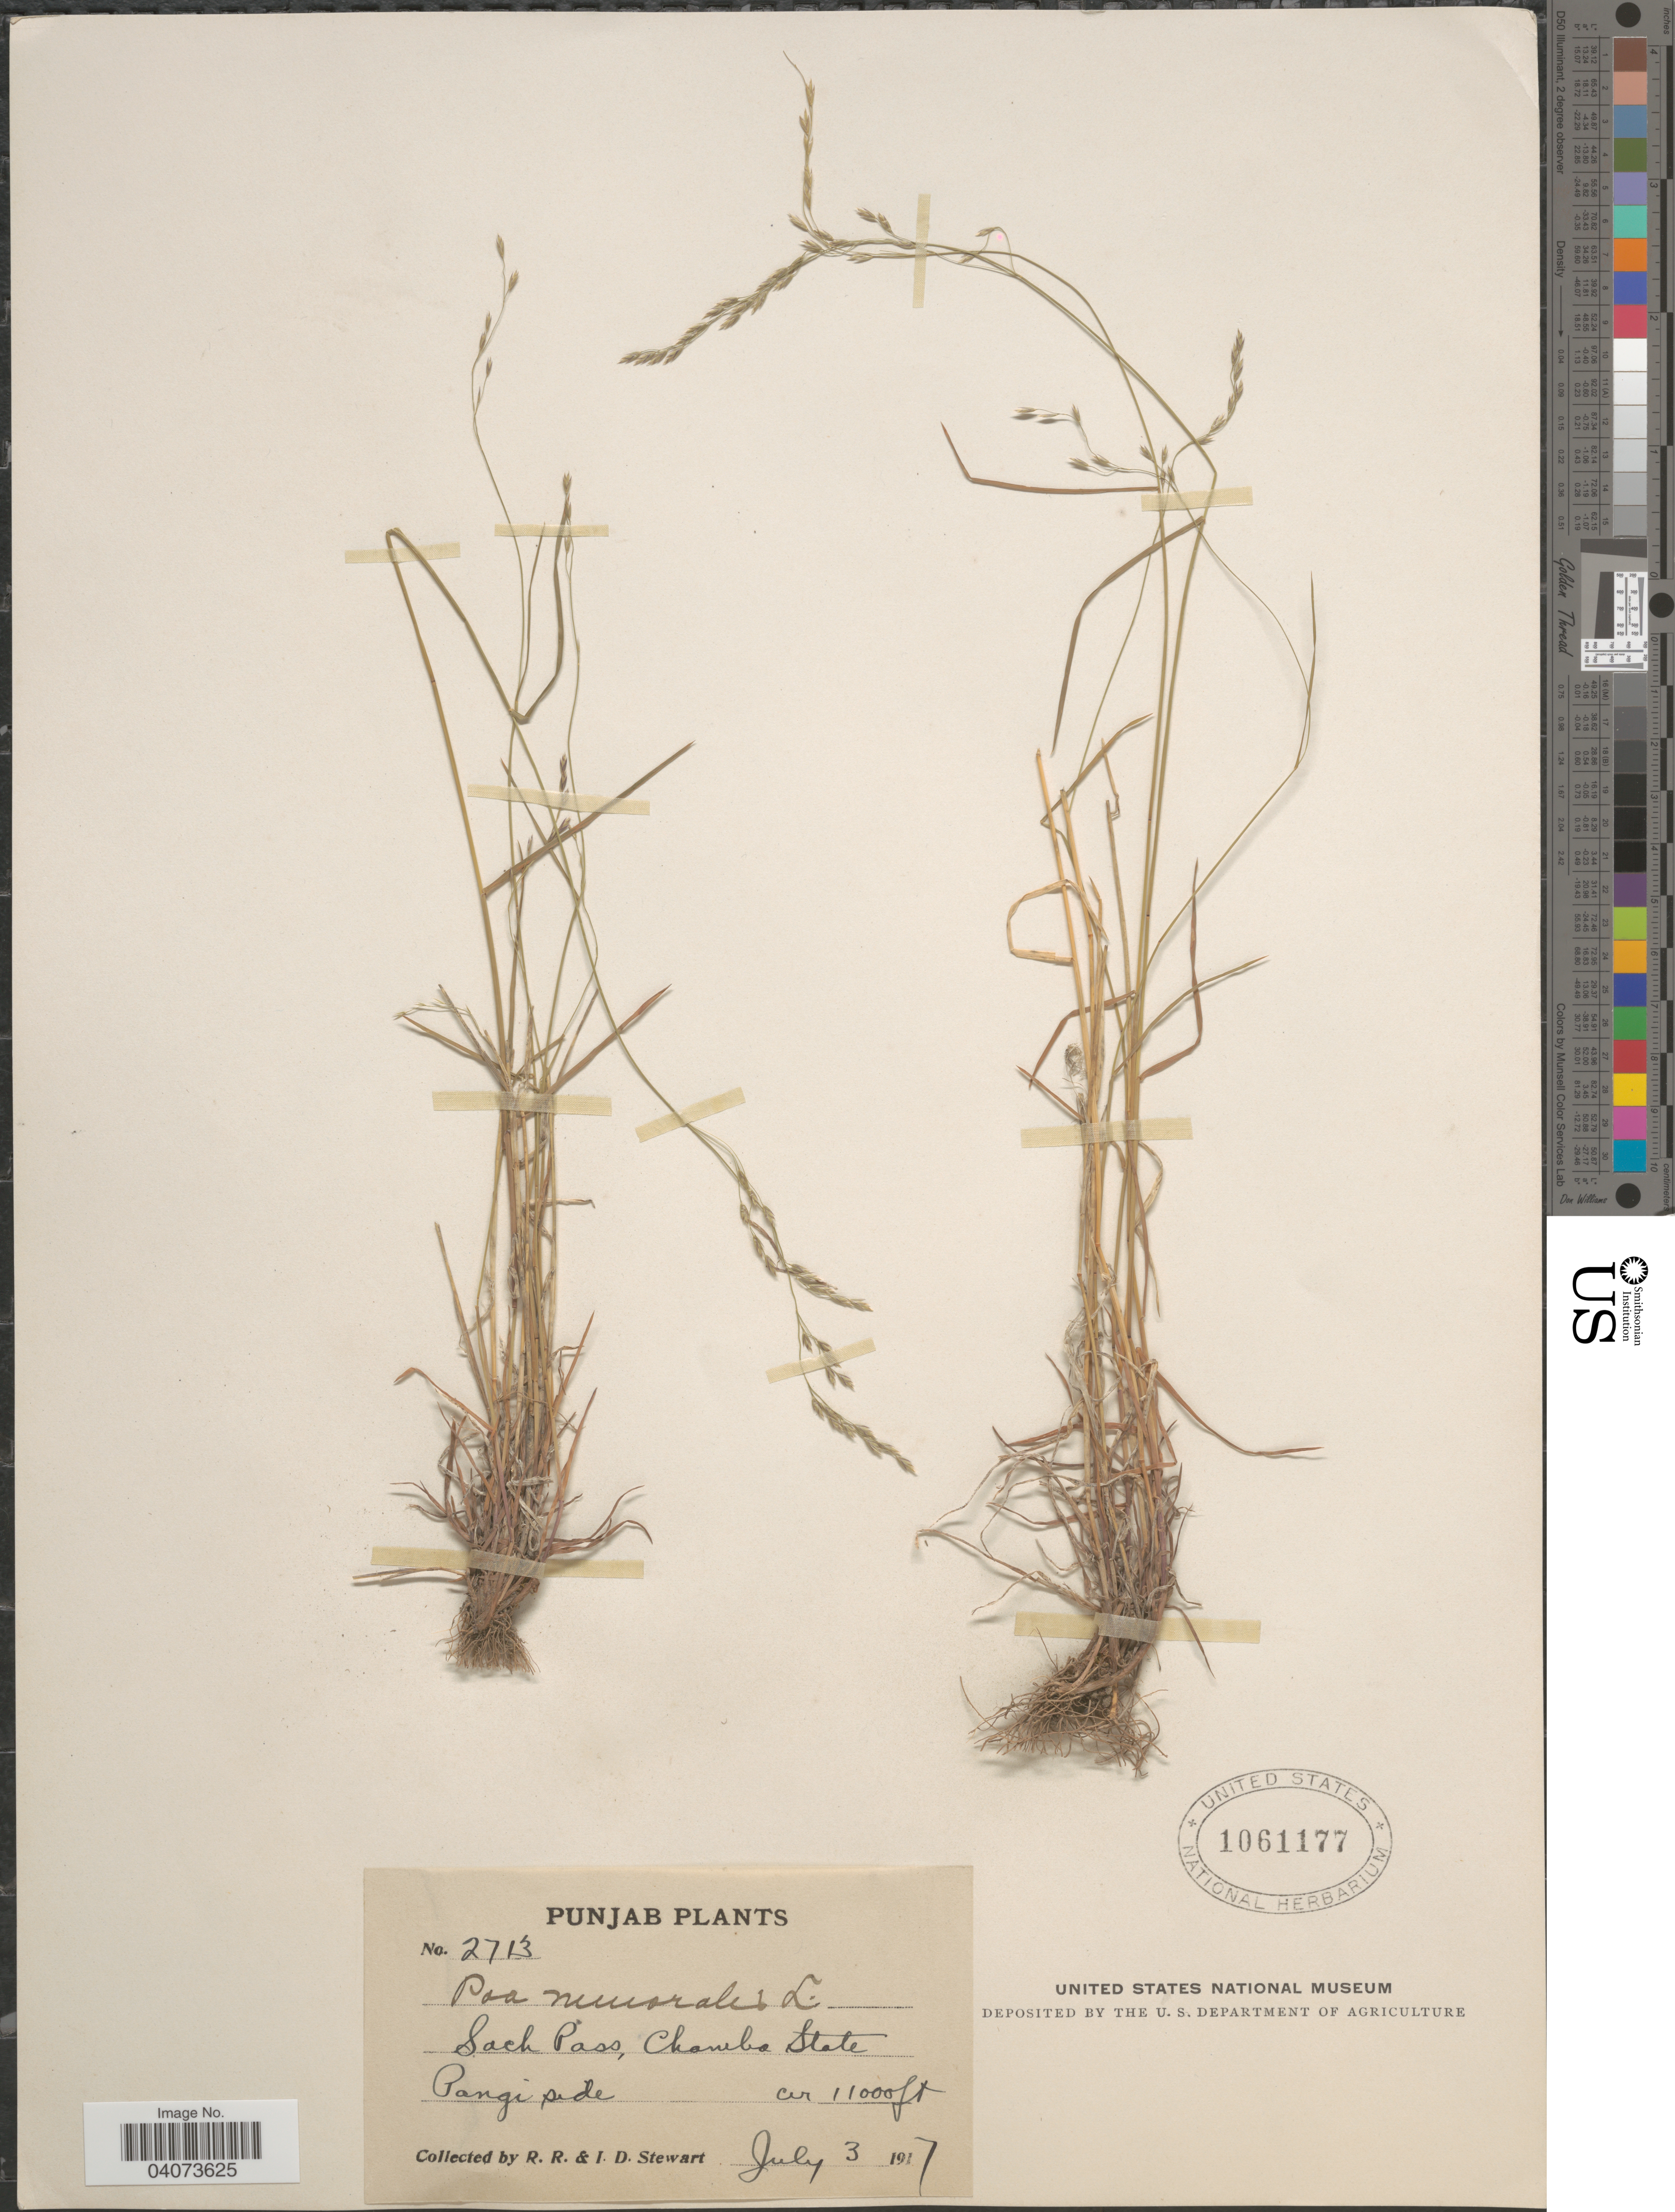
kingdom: Plantae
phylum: Tracheophyta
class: Liliopsida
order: Poales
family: Poaceae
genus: Poa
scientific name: Poa nemoralis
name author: L.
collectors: R. Stewart & I. Stewart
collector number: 2713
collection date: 1917-07-03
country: India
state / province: Punjab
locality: Sach Pass, Chamba State. Pangi side.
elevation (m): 3353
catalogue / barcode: US 1061177